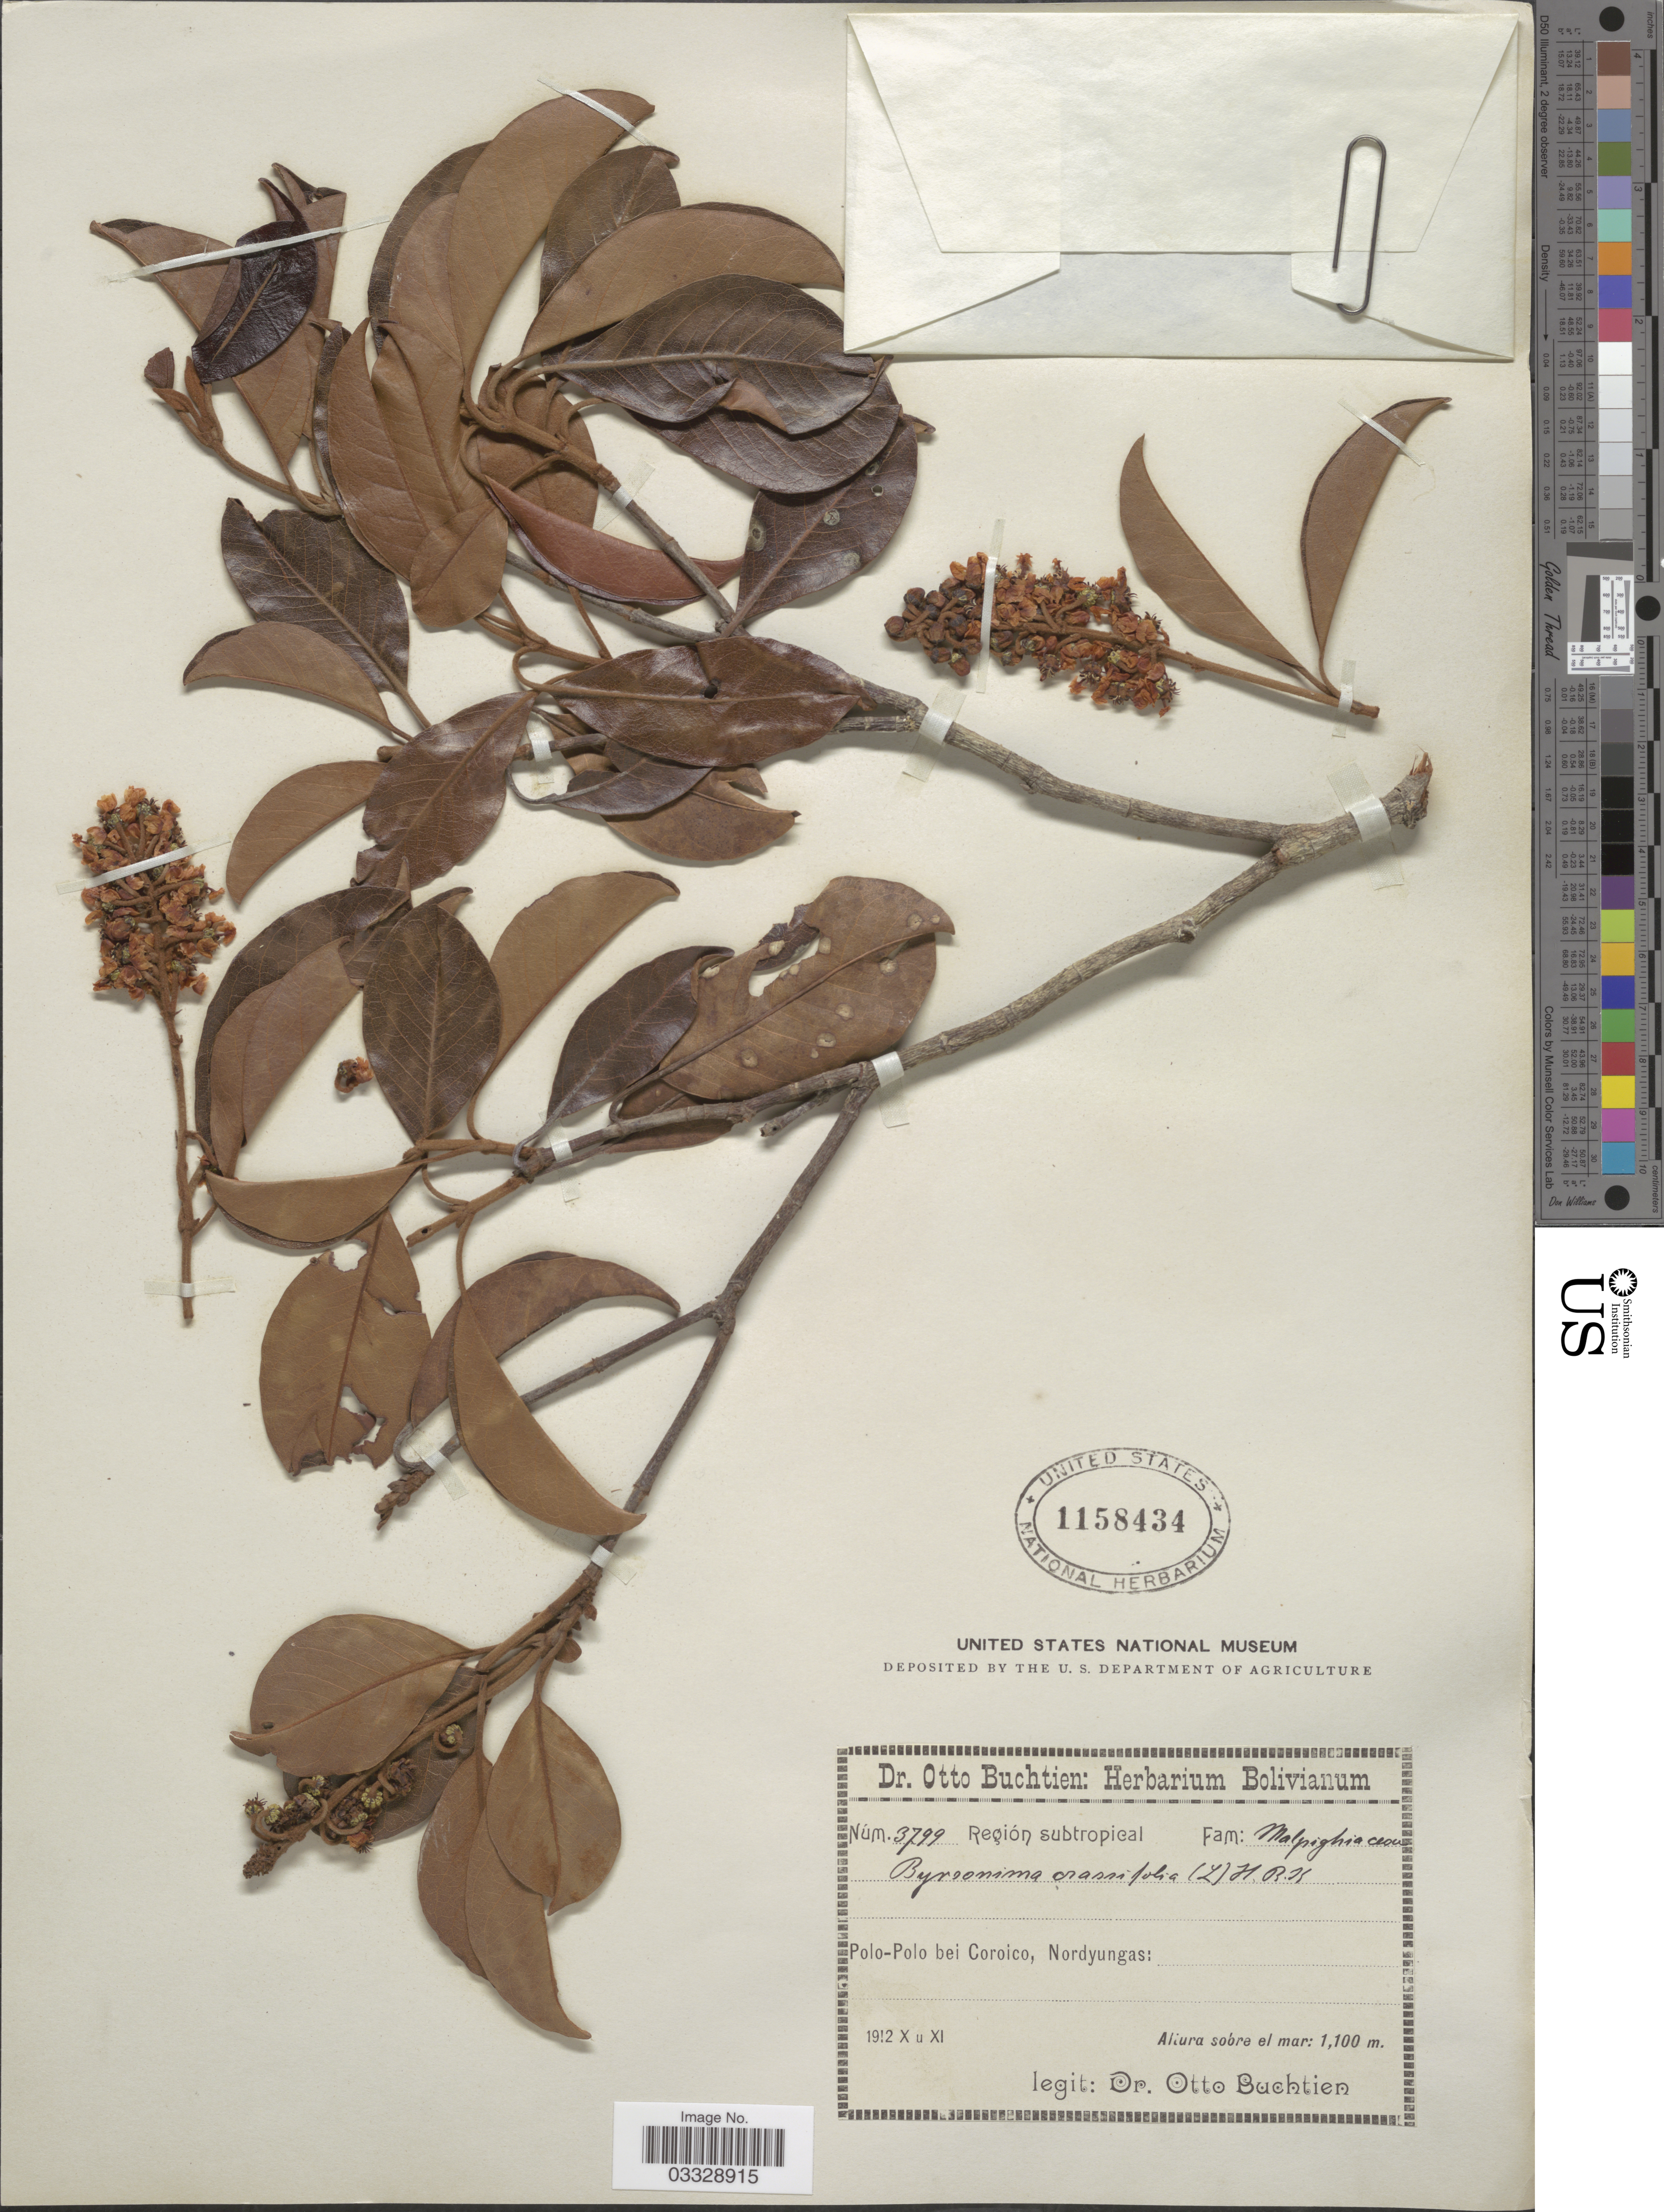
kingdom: Plantae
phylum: Tracheophyta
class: Magnoliopsida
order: Malpighiales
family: Malpighiaceae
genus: Byrsonima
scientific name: Byrsonima crassifolia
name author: (L.) Kunth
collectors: O. Buchtien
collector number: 3799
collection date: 1912-10/1912-11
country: Bolivia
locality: Región subtropical. Polo-Polo bei Coroico, Nordyungas.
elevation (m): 1100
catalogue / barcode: US 1158434